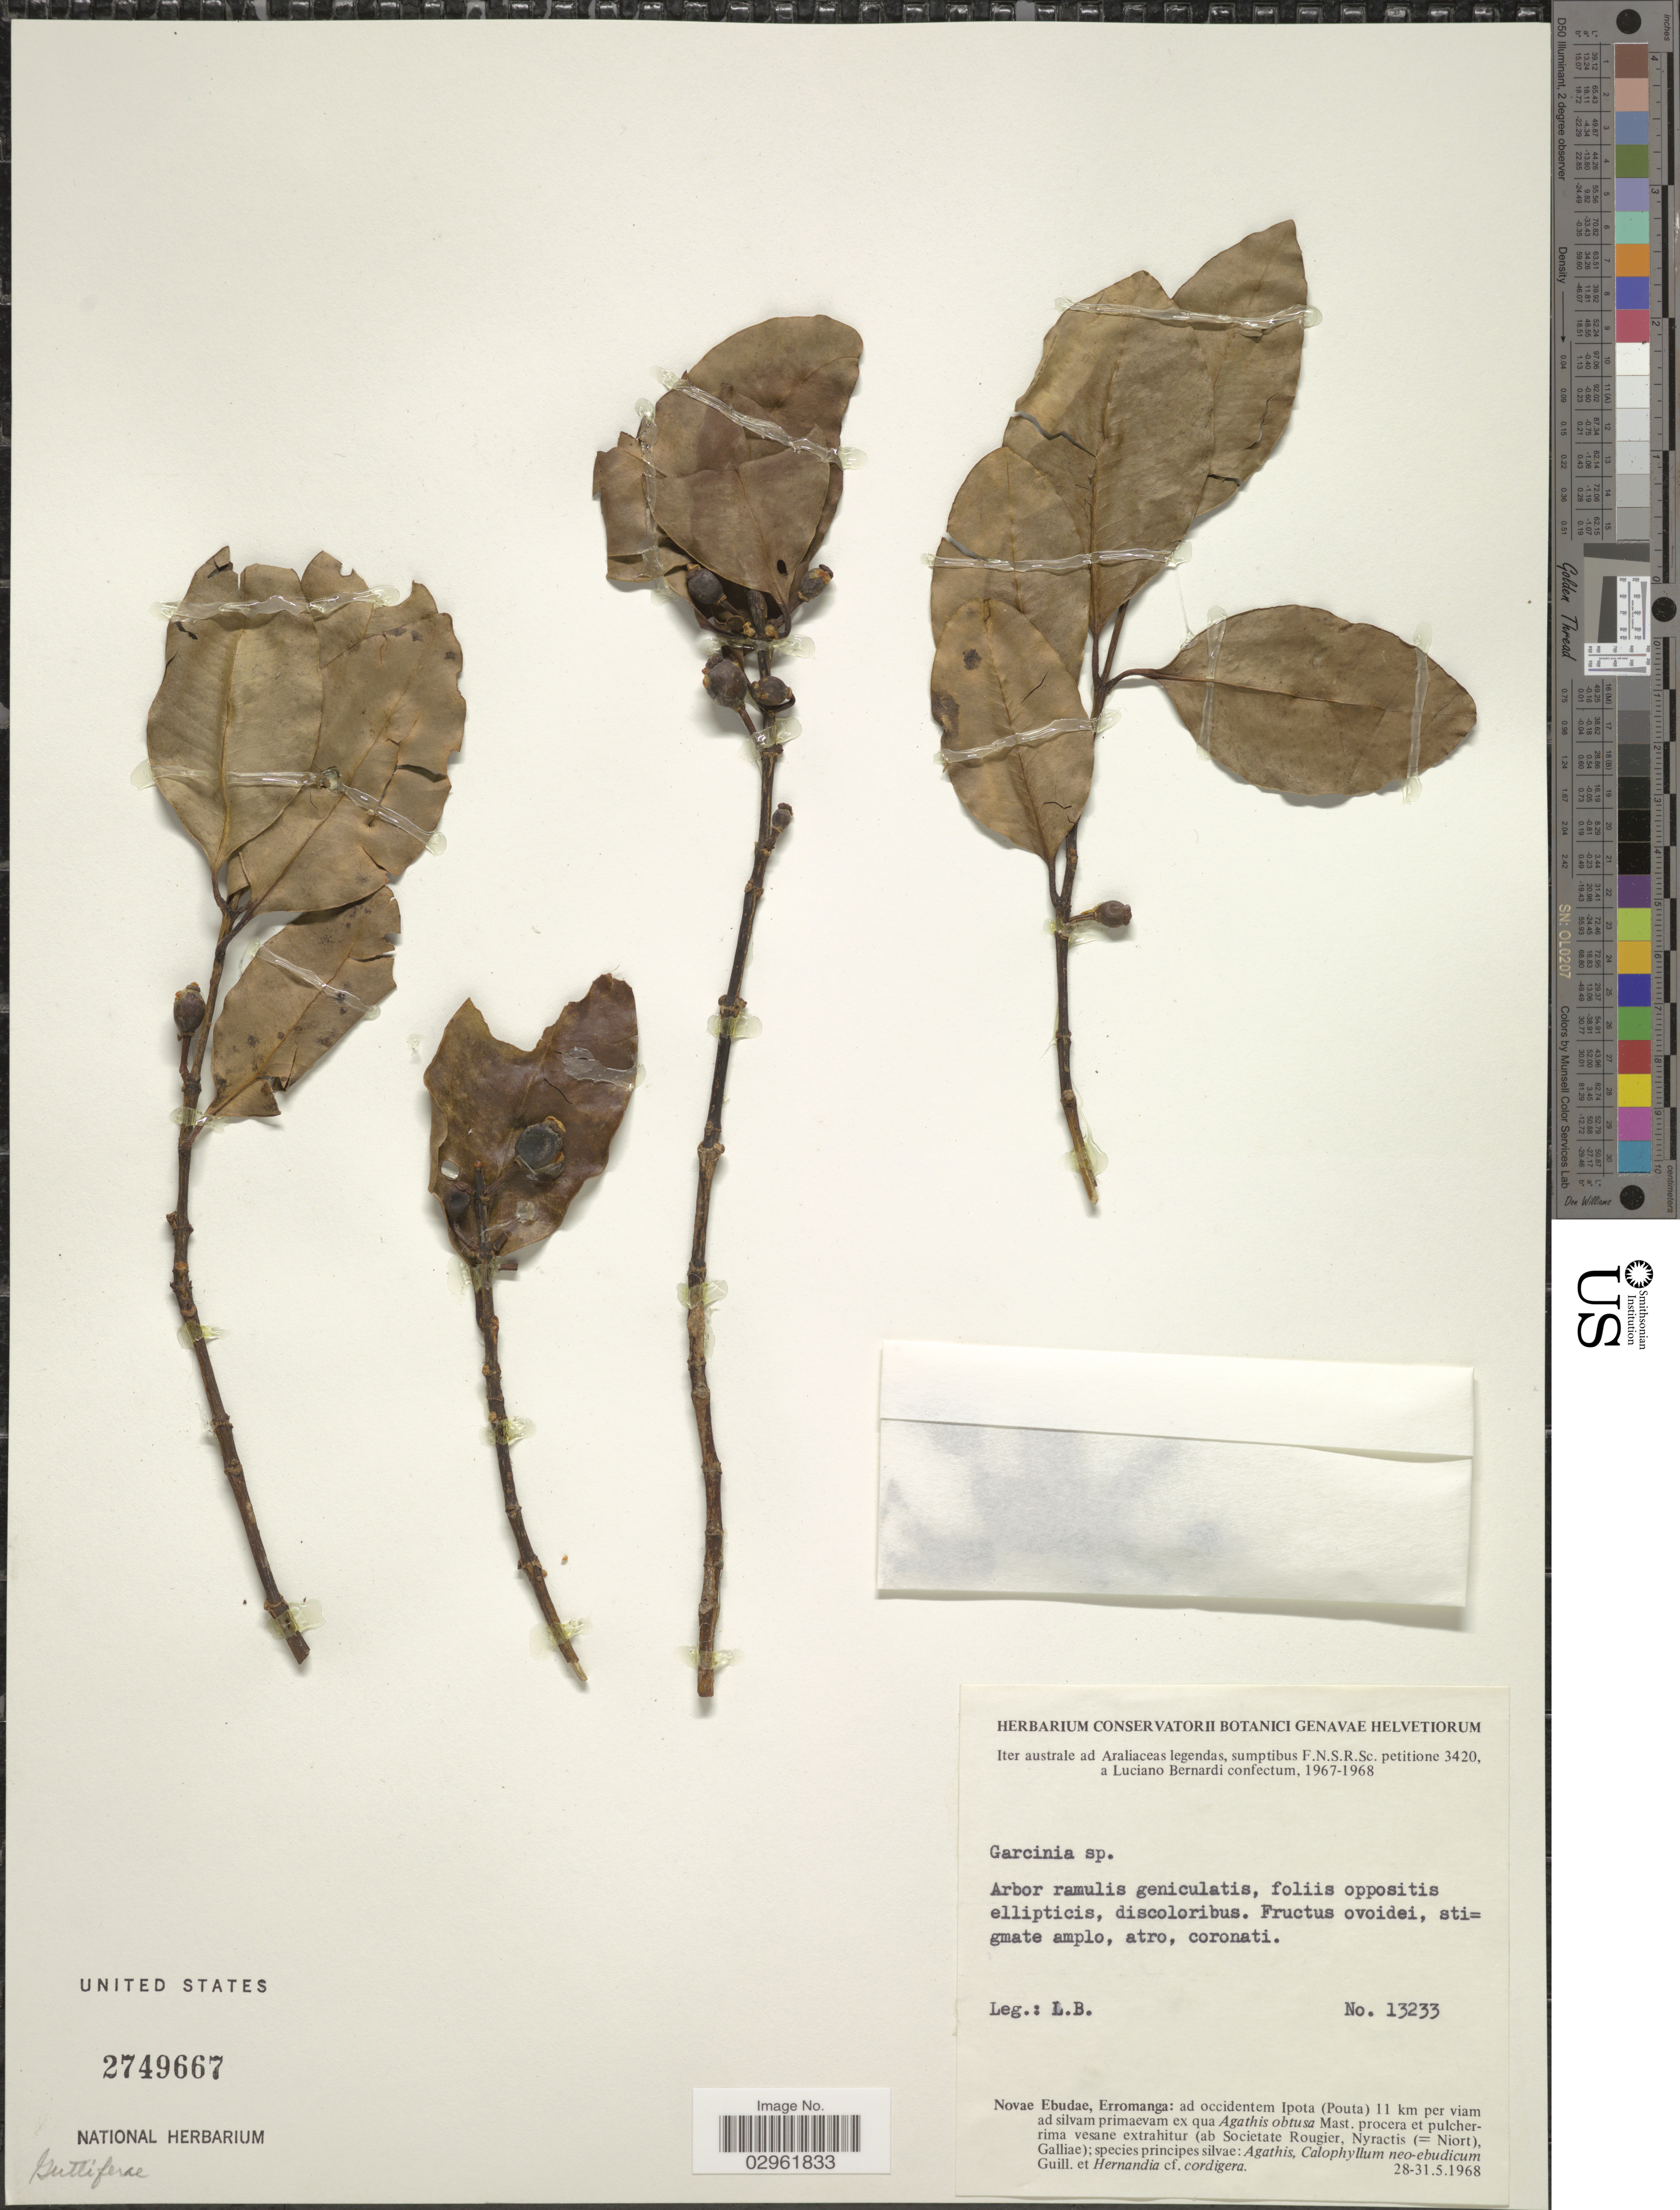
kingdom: Plantae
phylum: Tracheophyta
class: Magnoliopsida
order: Malpighiales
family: Clusiaceae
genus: Garcinia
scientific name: Garcinia sp.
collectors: L. Bernardi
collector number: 13233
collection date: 1968-05-28/1968-05-31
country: Vanuatu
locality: Novae Ebudae, Erromanga: ad occidentem Ipota (Pouta) 11 km per viam ad silvam primaevam ex qua Agathis obtusa Mast.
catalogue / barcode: US 2749667